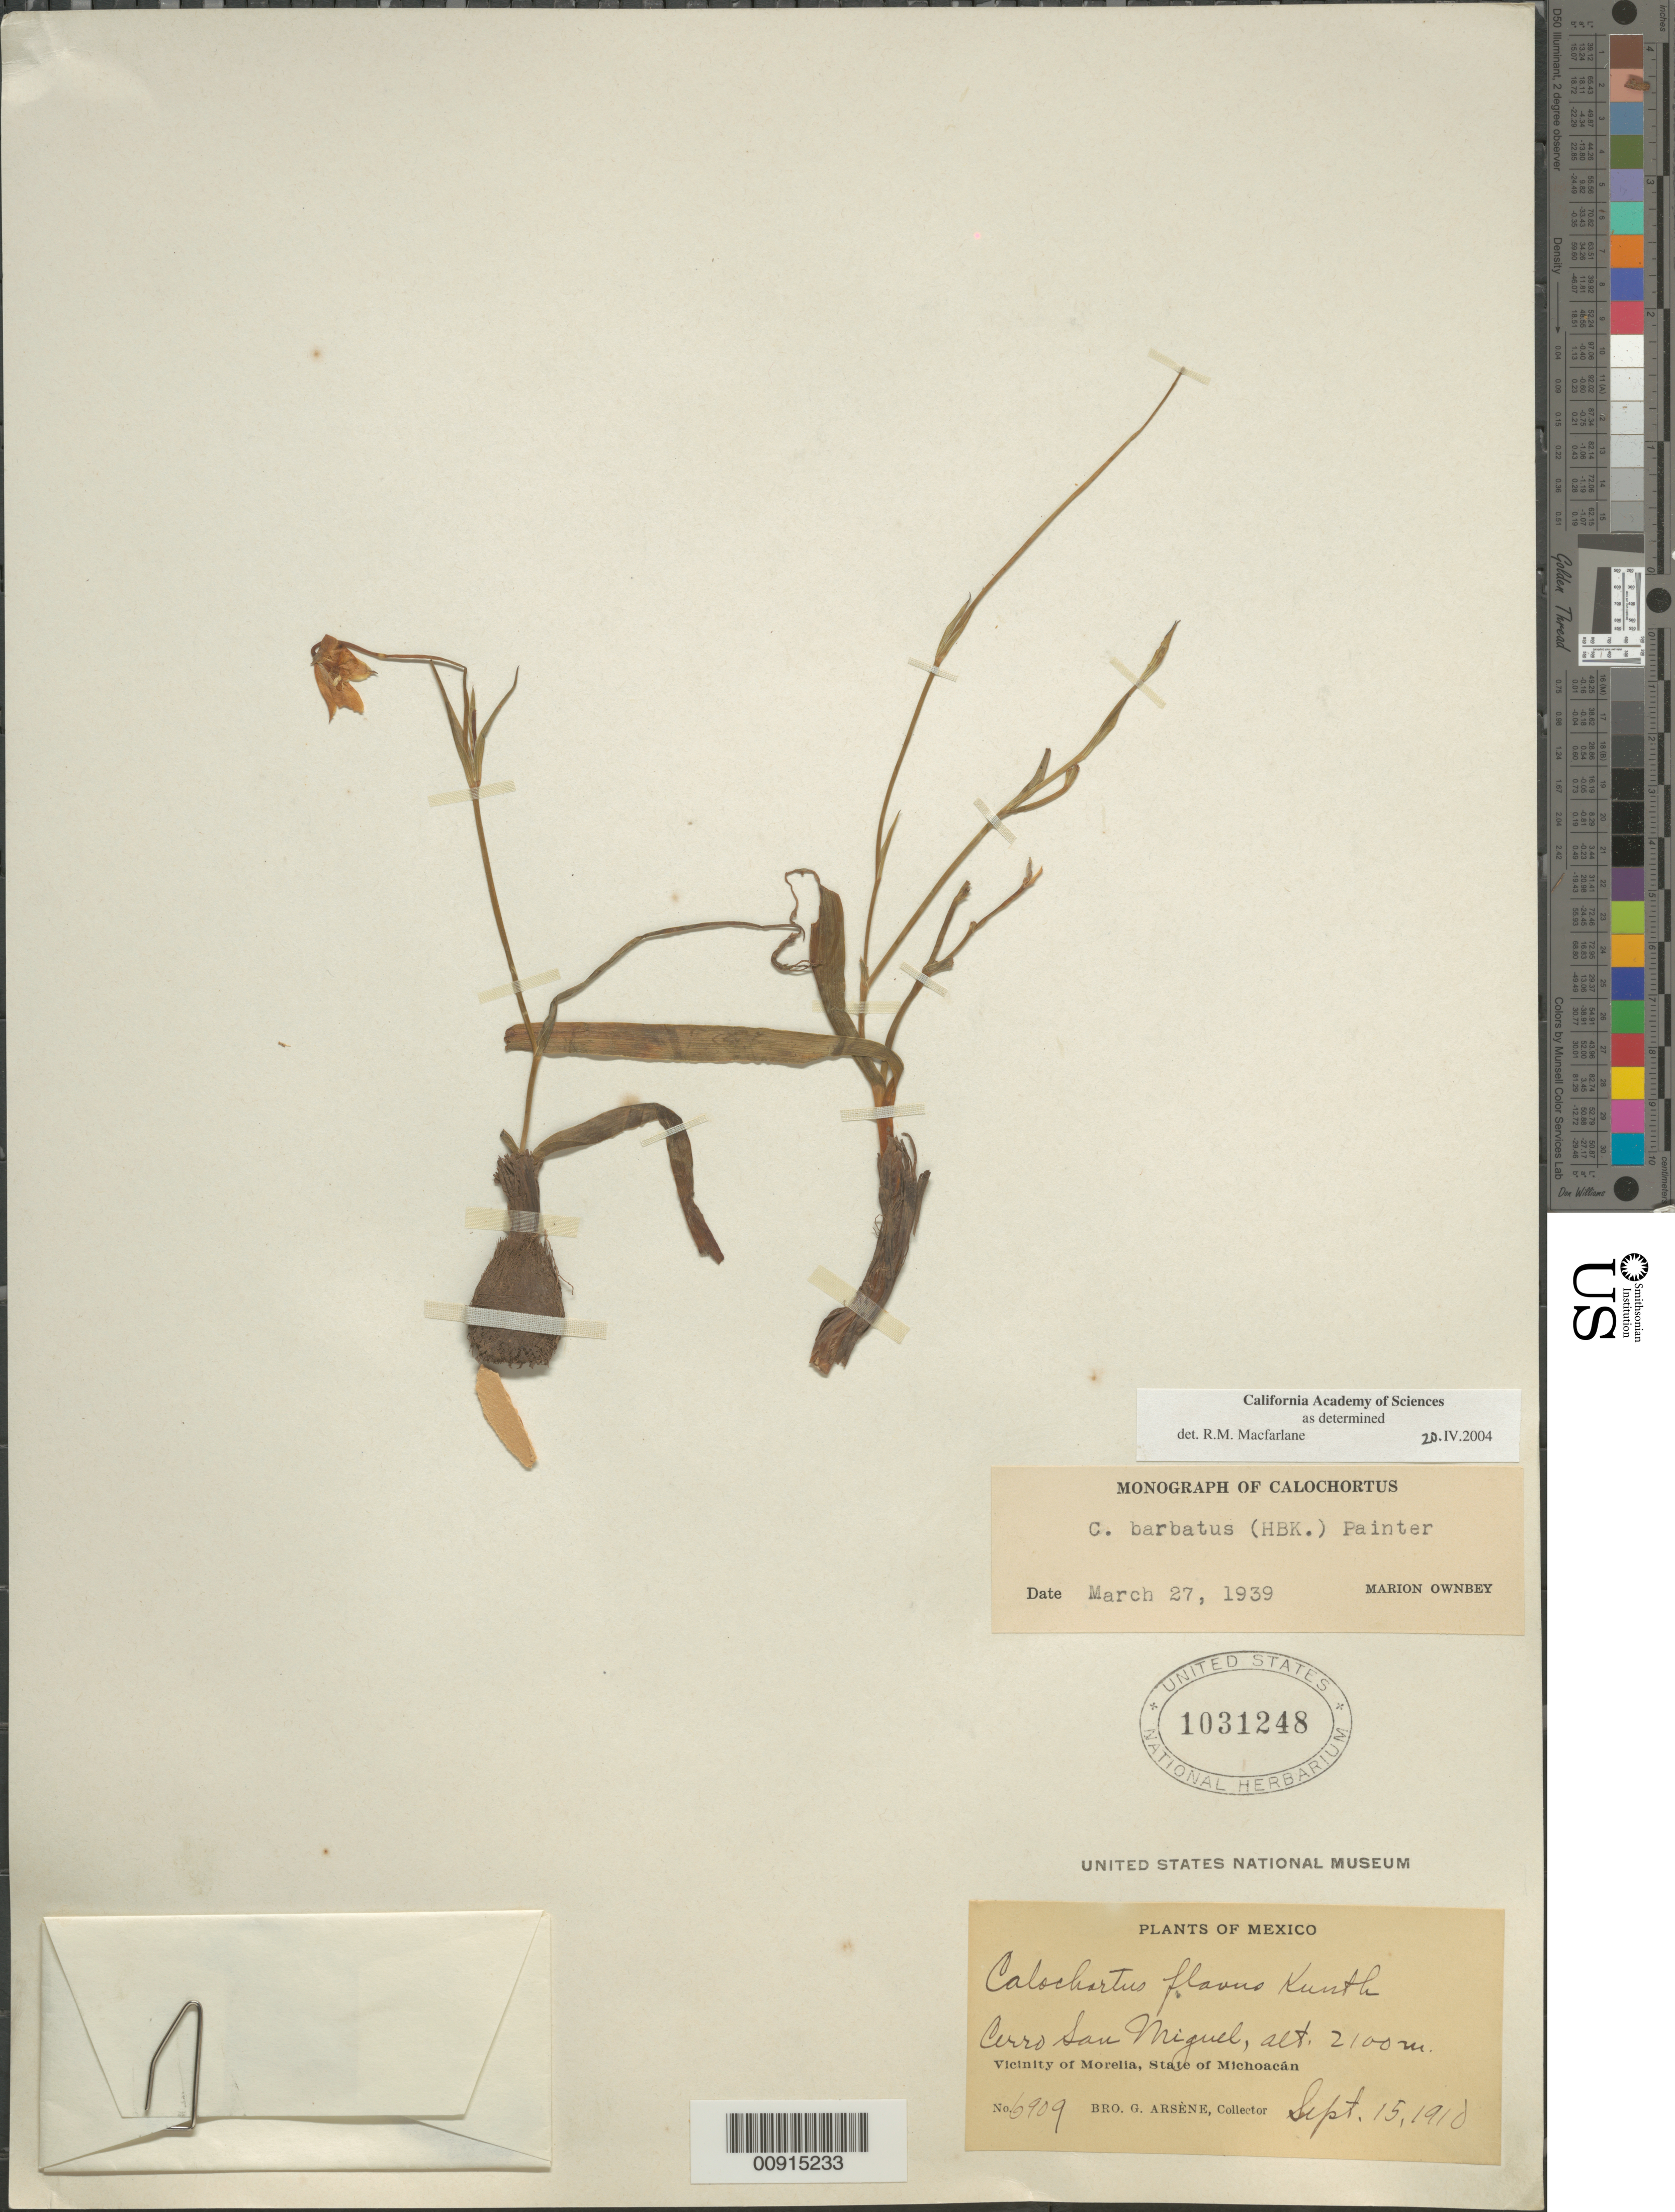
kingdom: Plantae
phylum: Tracheophyta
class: Liliopsida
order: Liliales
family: Liliaceae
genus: Calochortus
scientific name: Calochortus barbatus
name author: (Kunth) J.H. Painter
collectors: Bro. G. Arsène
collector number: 6909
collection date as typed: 05 Sep 1910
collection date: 1910-09-05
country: Mexico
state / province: Michoacán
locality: Cerro San Miguel. Vicinity of Morelia, State of Michoacán.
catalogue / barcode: US 1031248